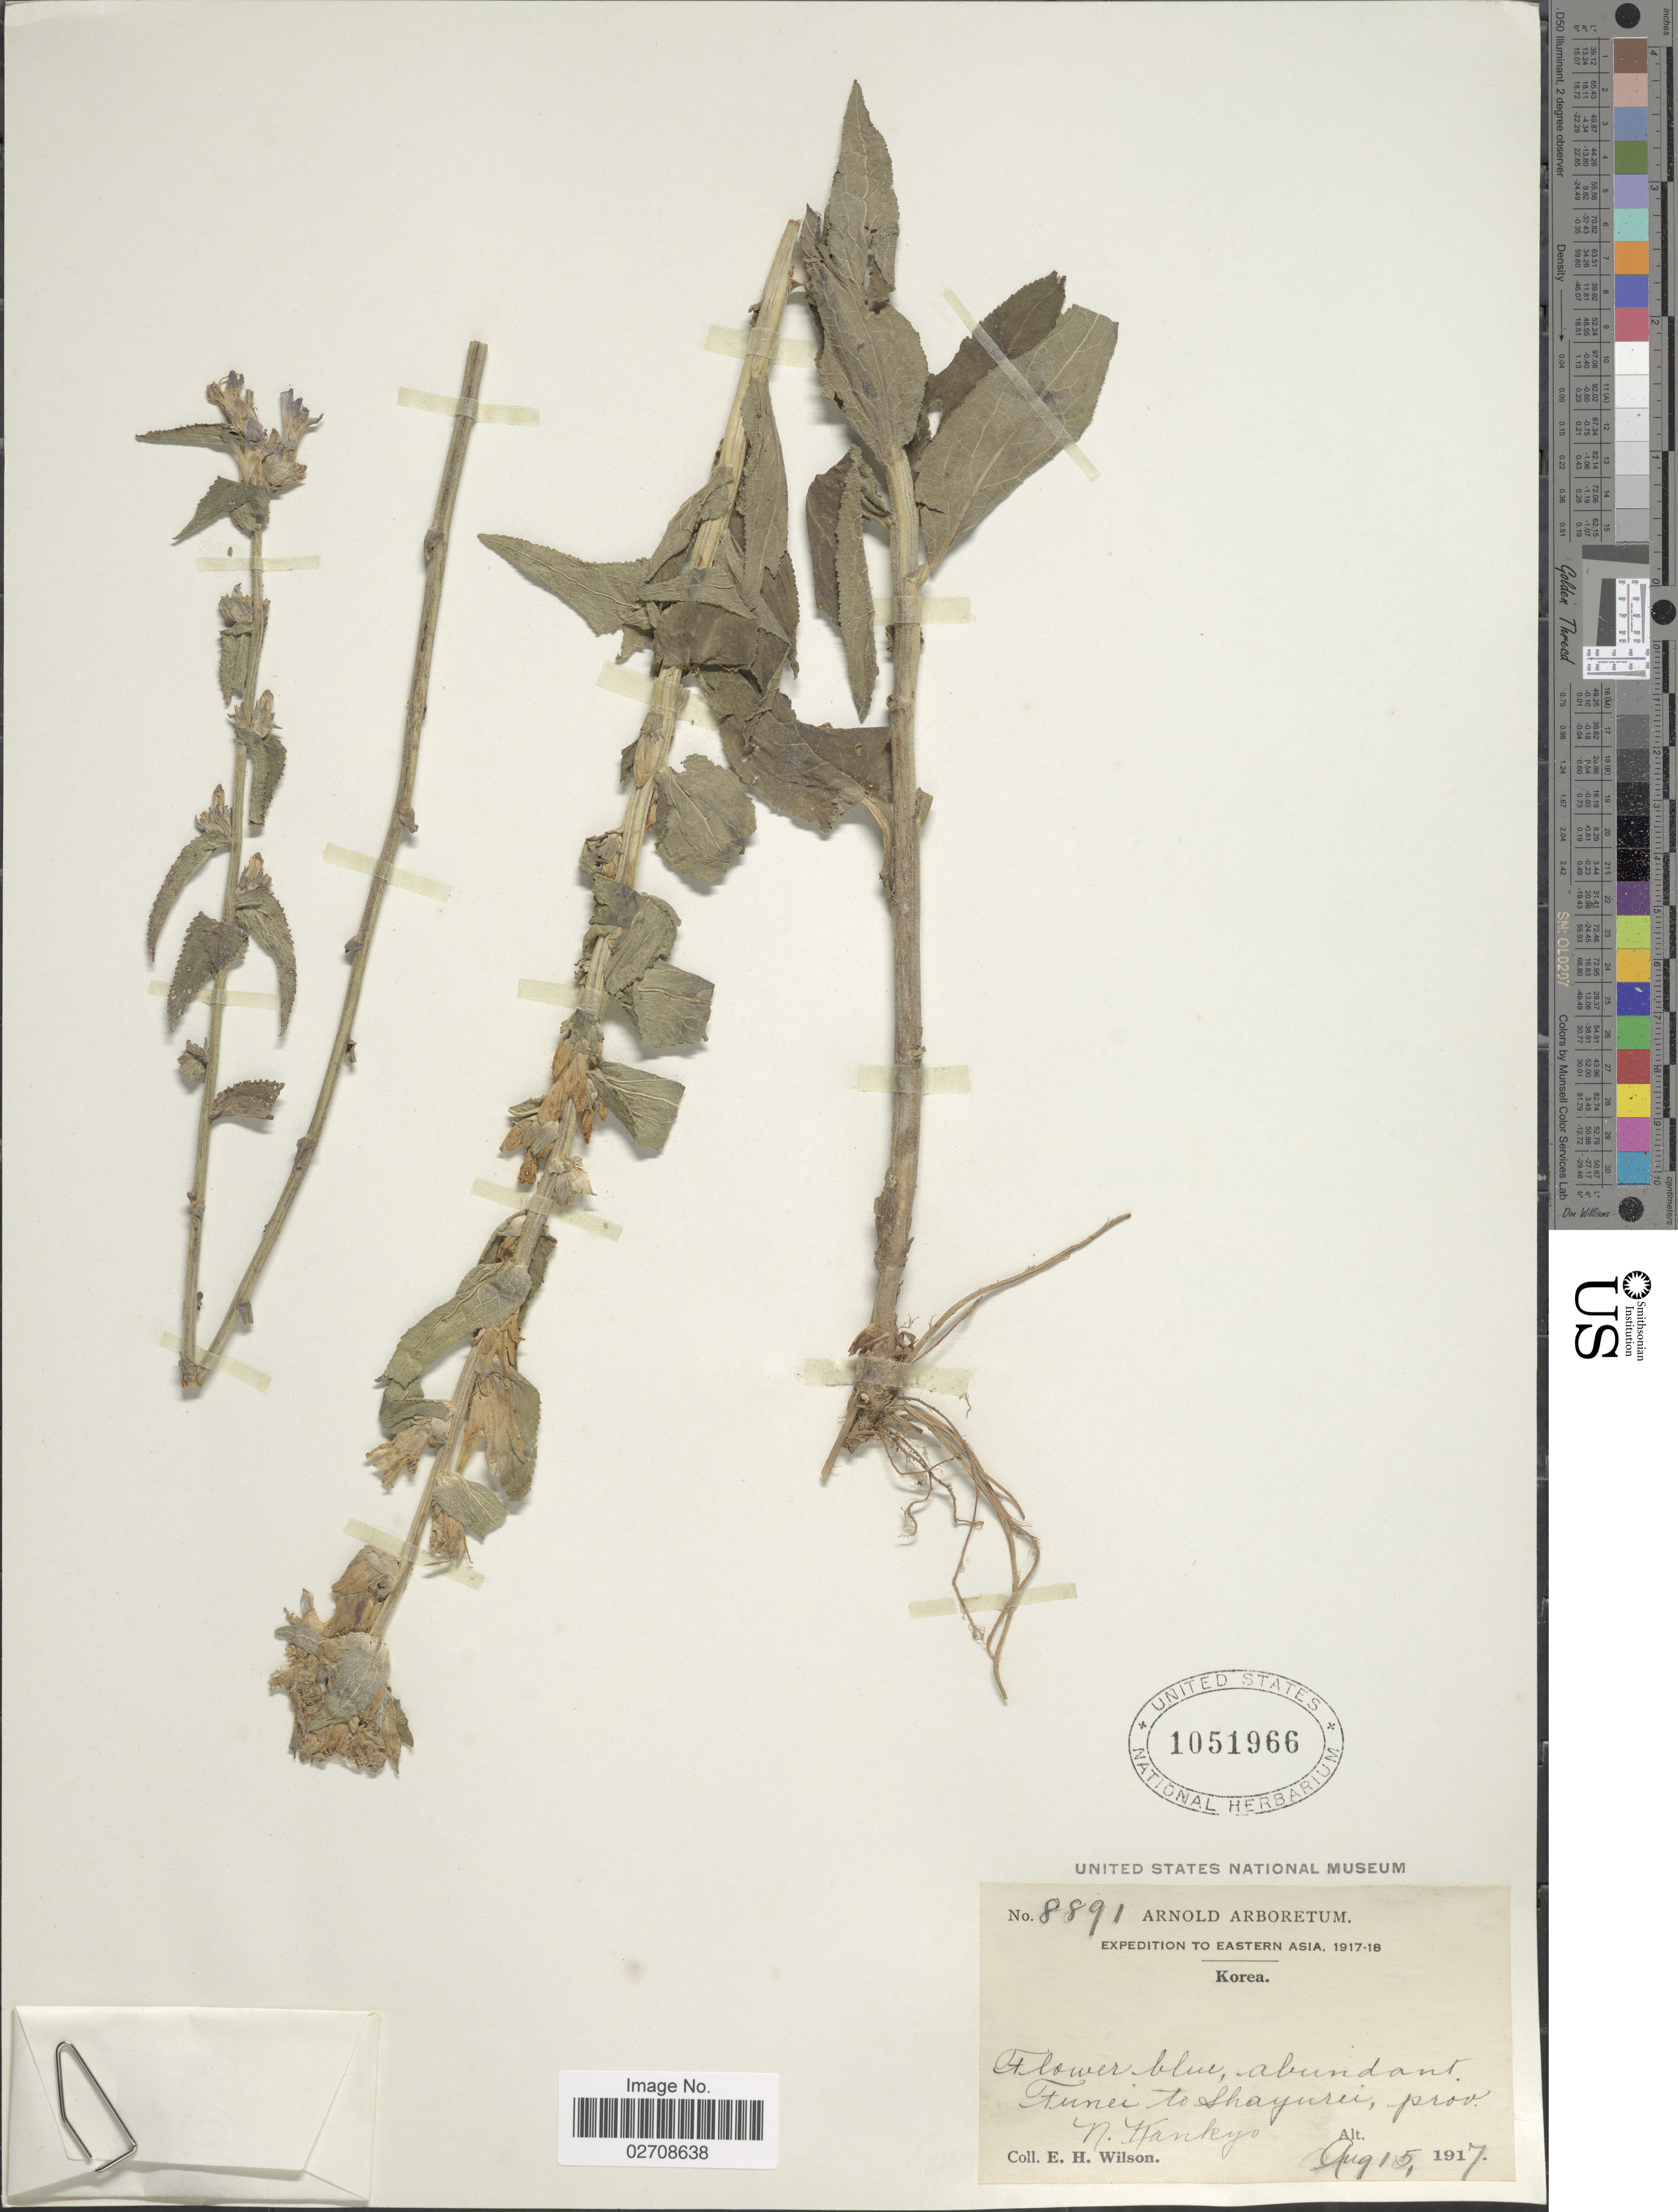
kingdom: Plantae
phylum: Tracheophyta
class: Magnoliopsida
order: Asterales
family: Campanulaceae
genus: Campanula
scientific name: Campanula sp.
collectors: E. Wilson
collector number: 8891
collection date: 1917-08-15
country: North Korea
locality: Korea, Funei to Shayurii, prov. N. Kankyo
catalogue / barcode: US 1051966